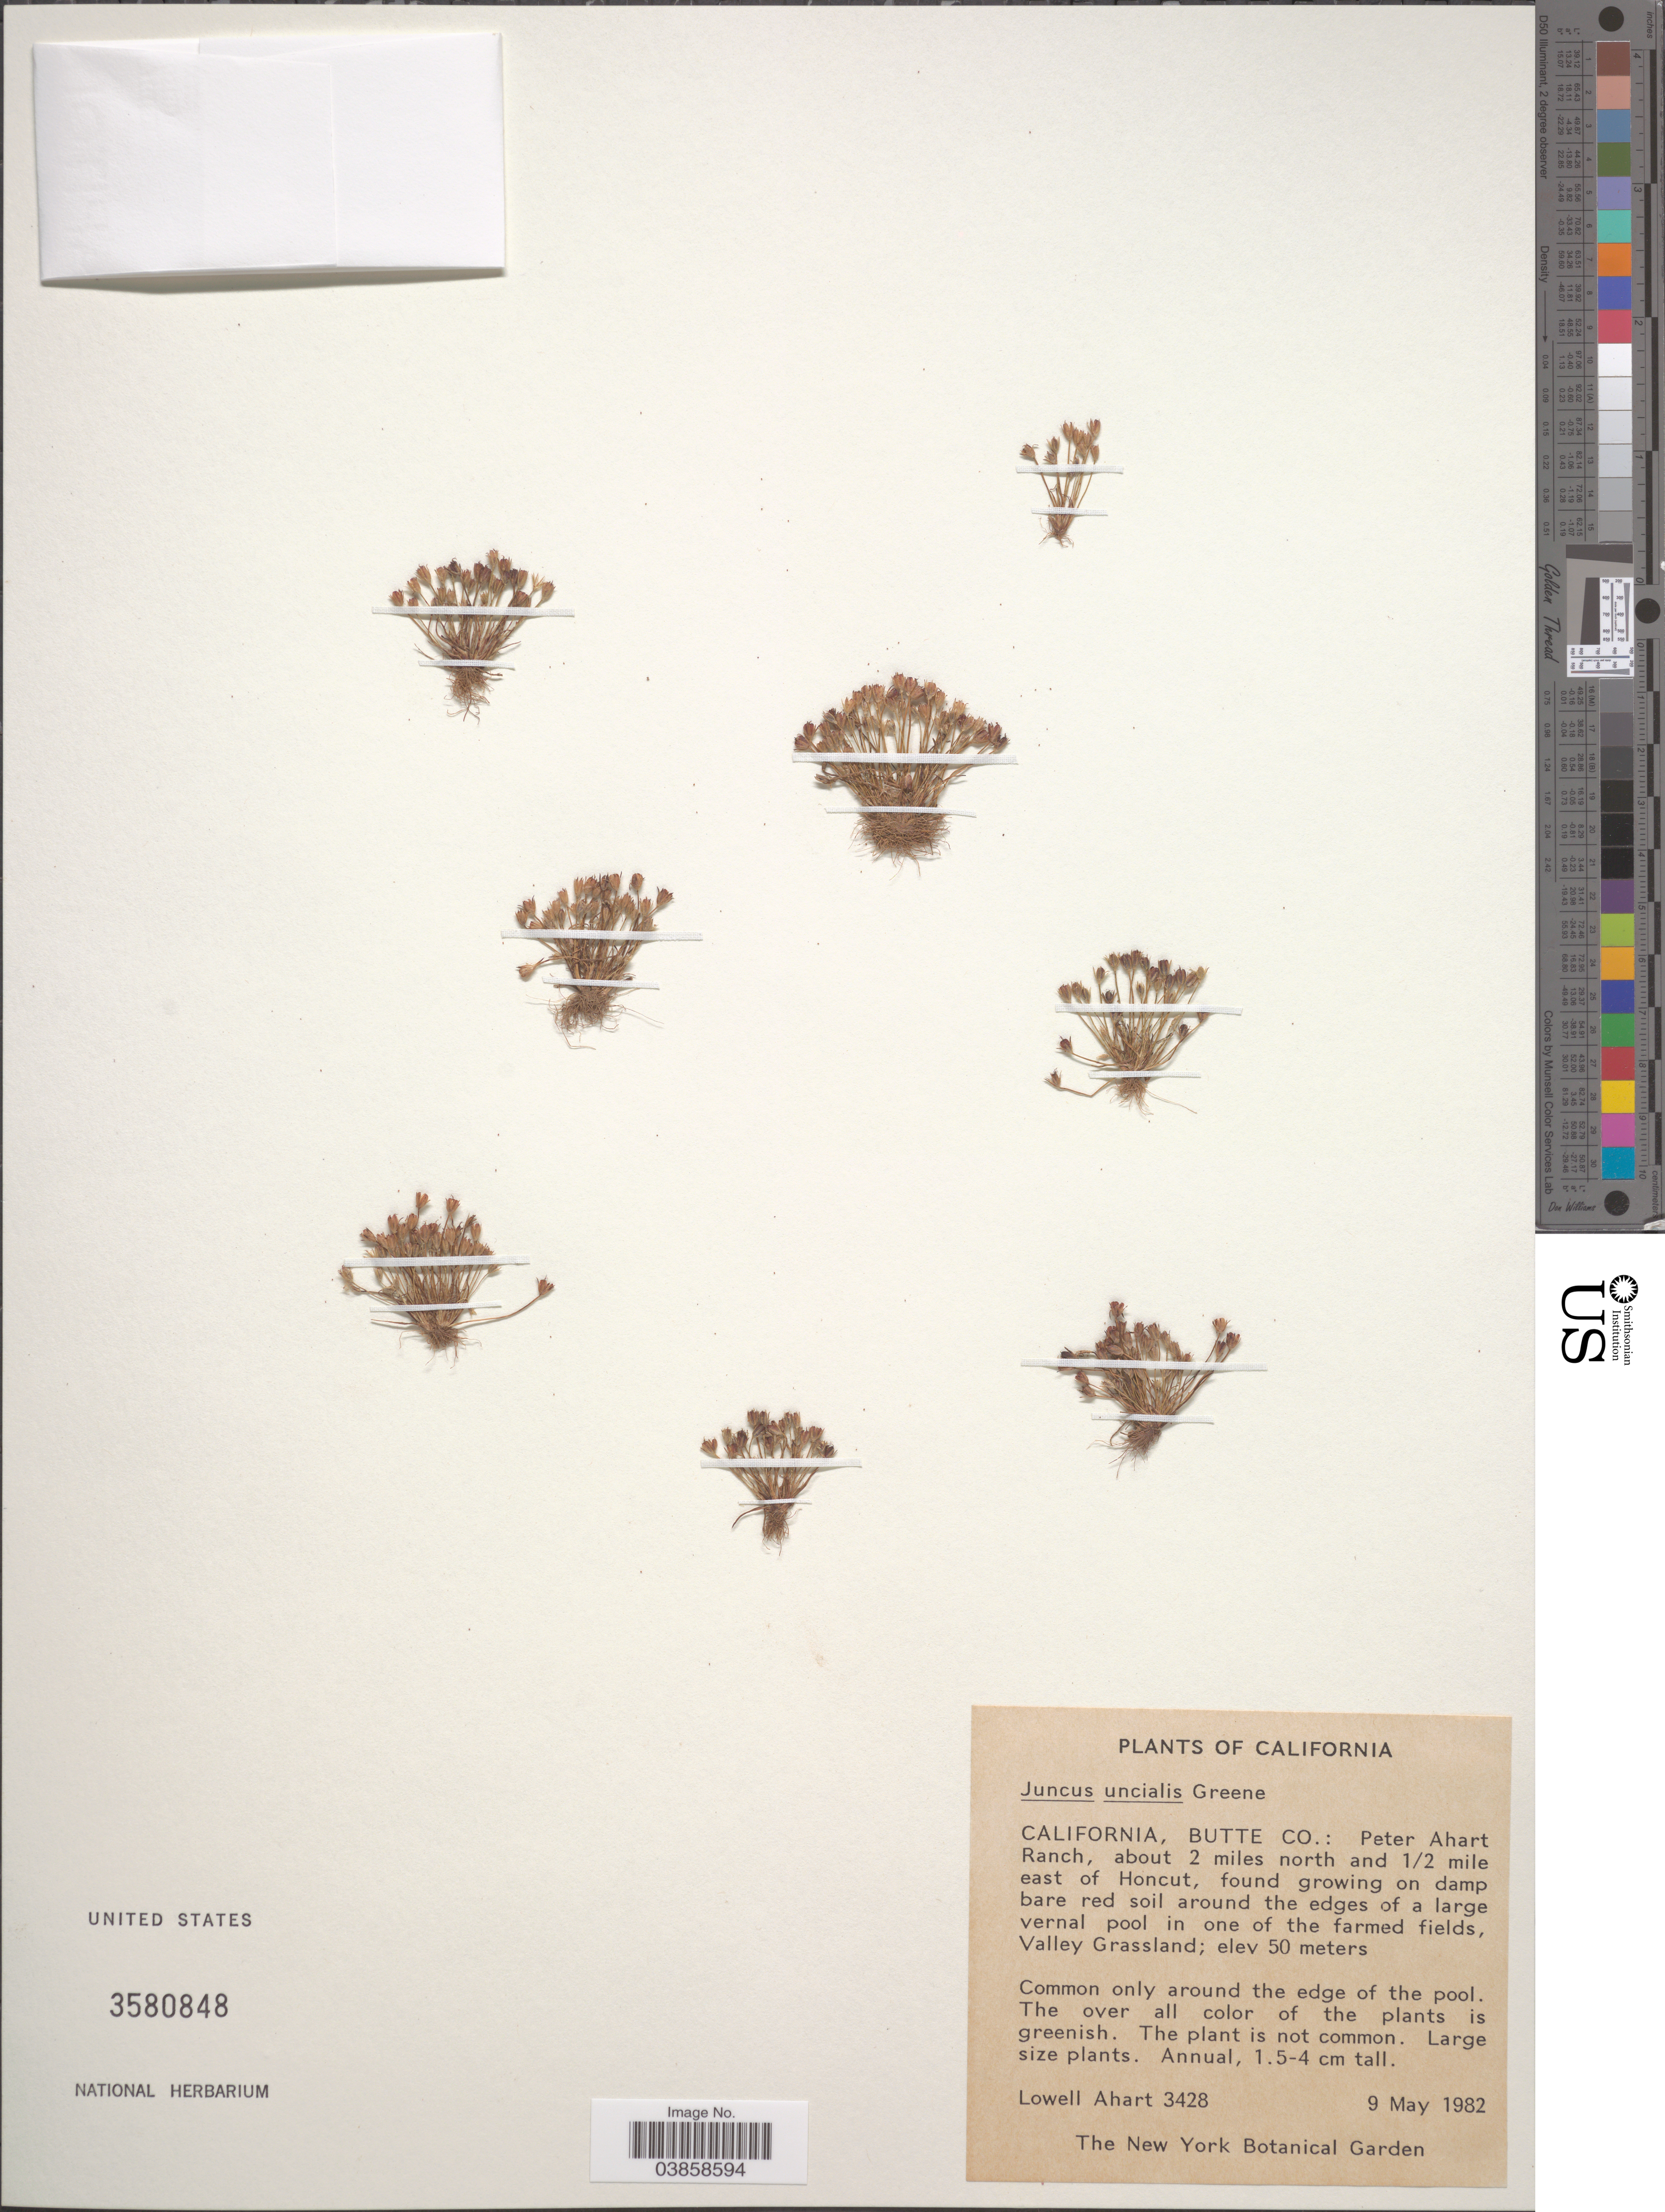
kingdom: Plantae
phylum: Tracheophyta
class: Liliopsida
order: Poales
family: Juncaceae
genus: Juncus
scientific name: Juncus uncialis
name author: Greene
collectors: L. Ahart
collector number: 3428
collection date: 1982-05-09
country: United States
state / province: California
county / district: Butte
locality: Butte Co.: Peter Ahart Ranch, about 2 miles north and ½ mile east of Honcut, Valley Grassland.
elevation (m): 50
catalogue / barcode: US 3580848